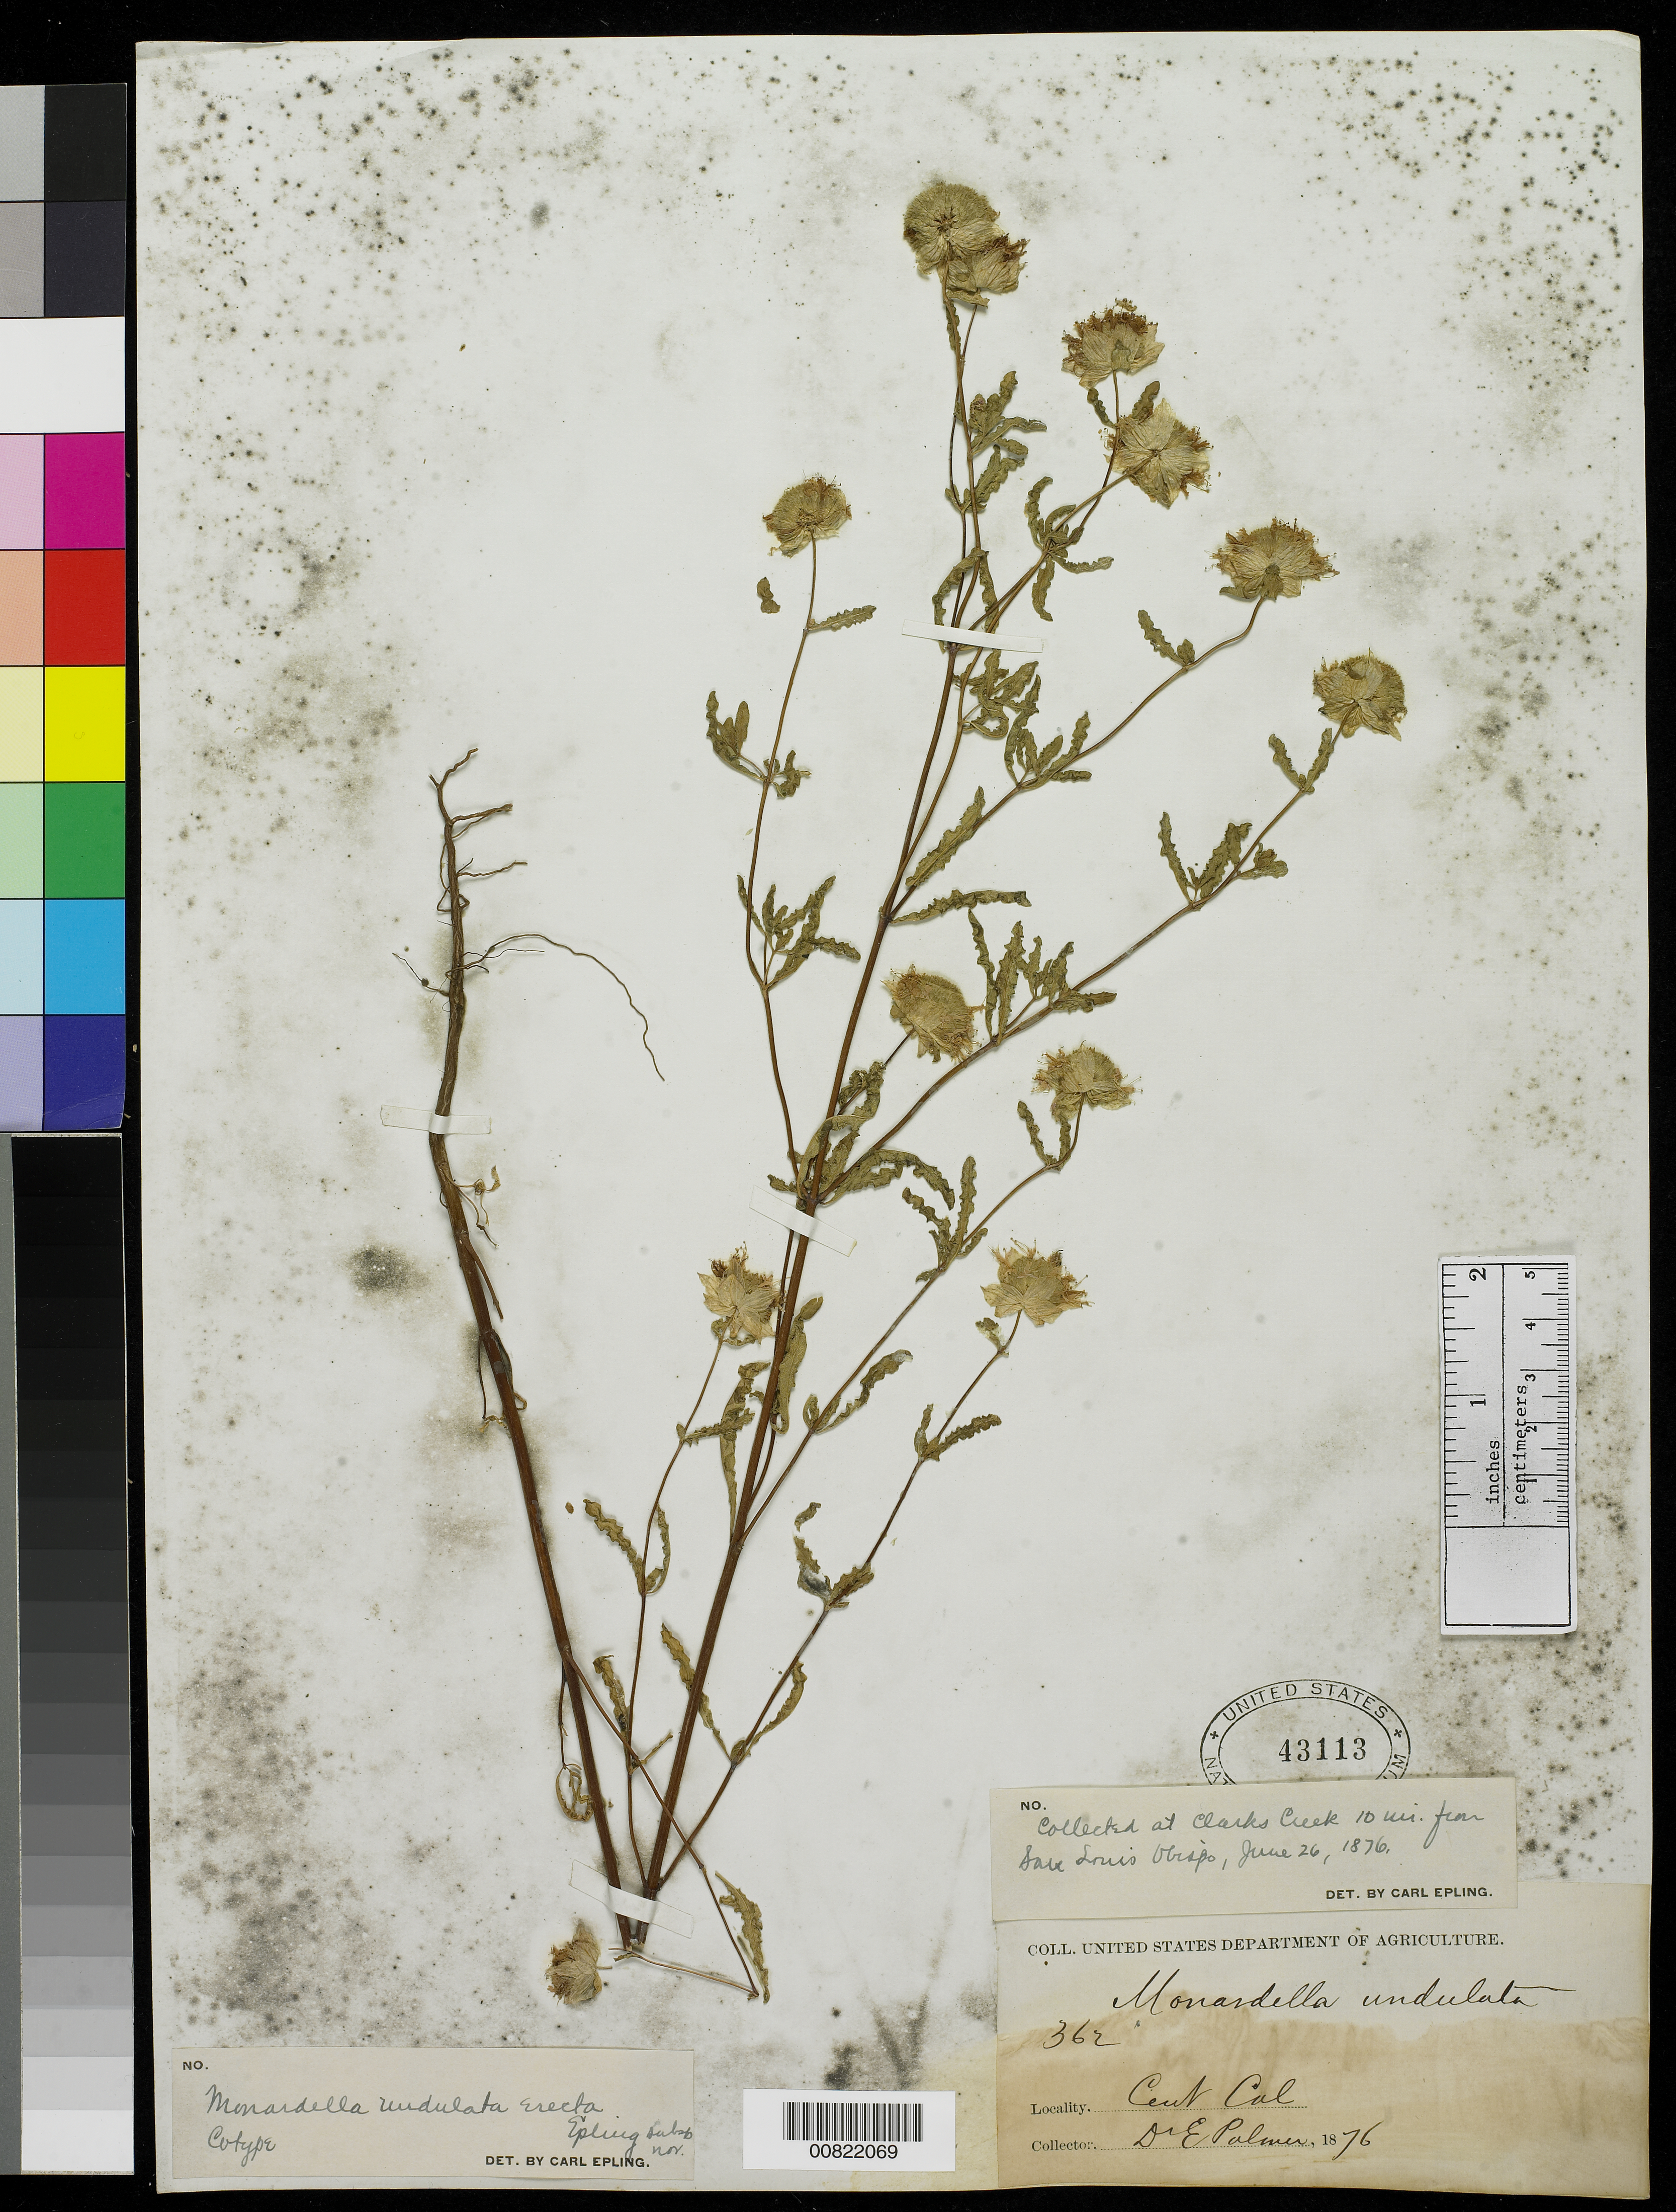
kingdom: Plantae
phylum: Tracheophyta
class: Magnoliopsida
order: Lamiales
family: Lamiaceae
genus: Monardella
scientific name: Monardella undulata subsp. erecta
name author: Epling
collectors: E. Palmer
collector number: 362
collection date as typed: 26 Jun 1876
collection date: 1876-06-26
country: United States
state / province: California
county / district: San Luis Obispo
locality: Clarks Creek 10 mi. from San Luis Obispo, California.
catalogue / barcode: US 43113